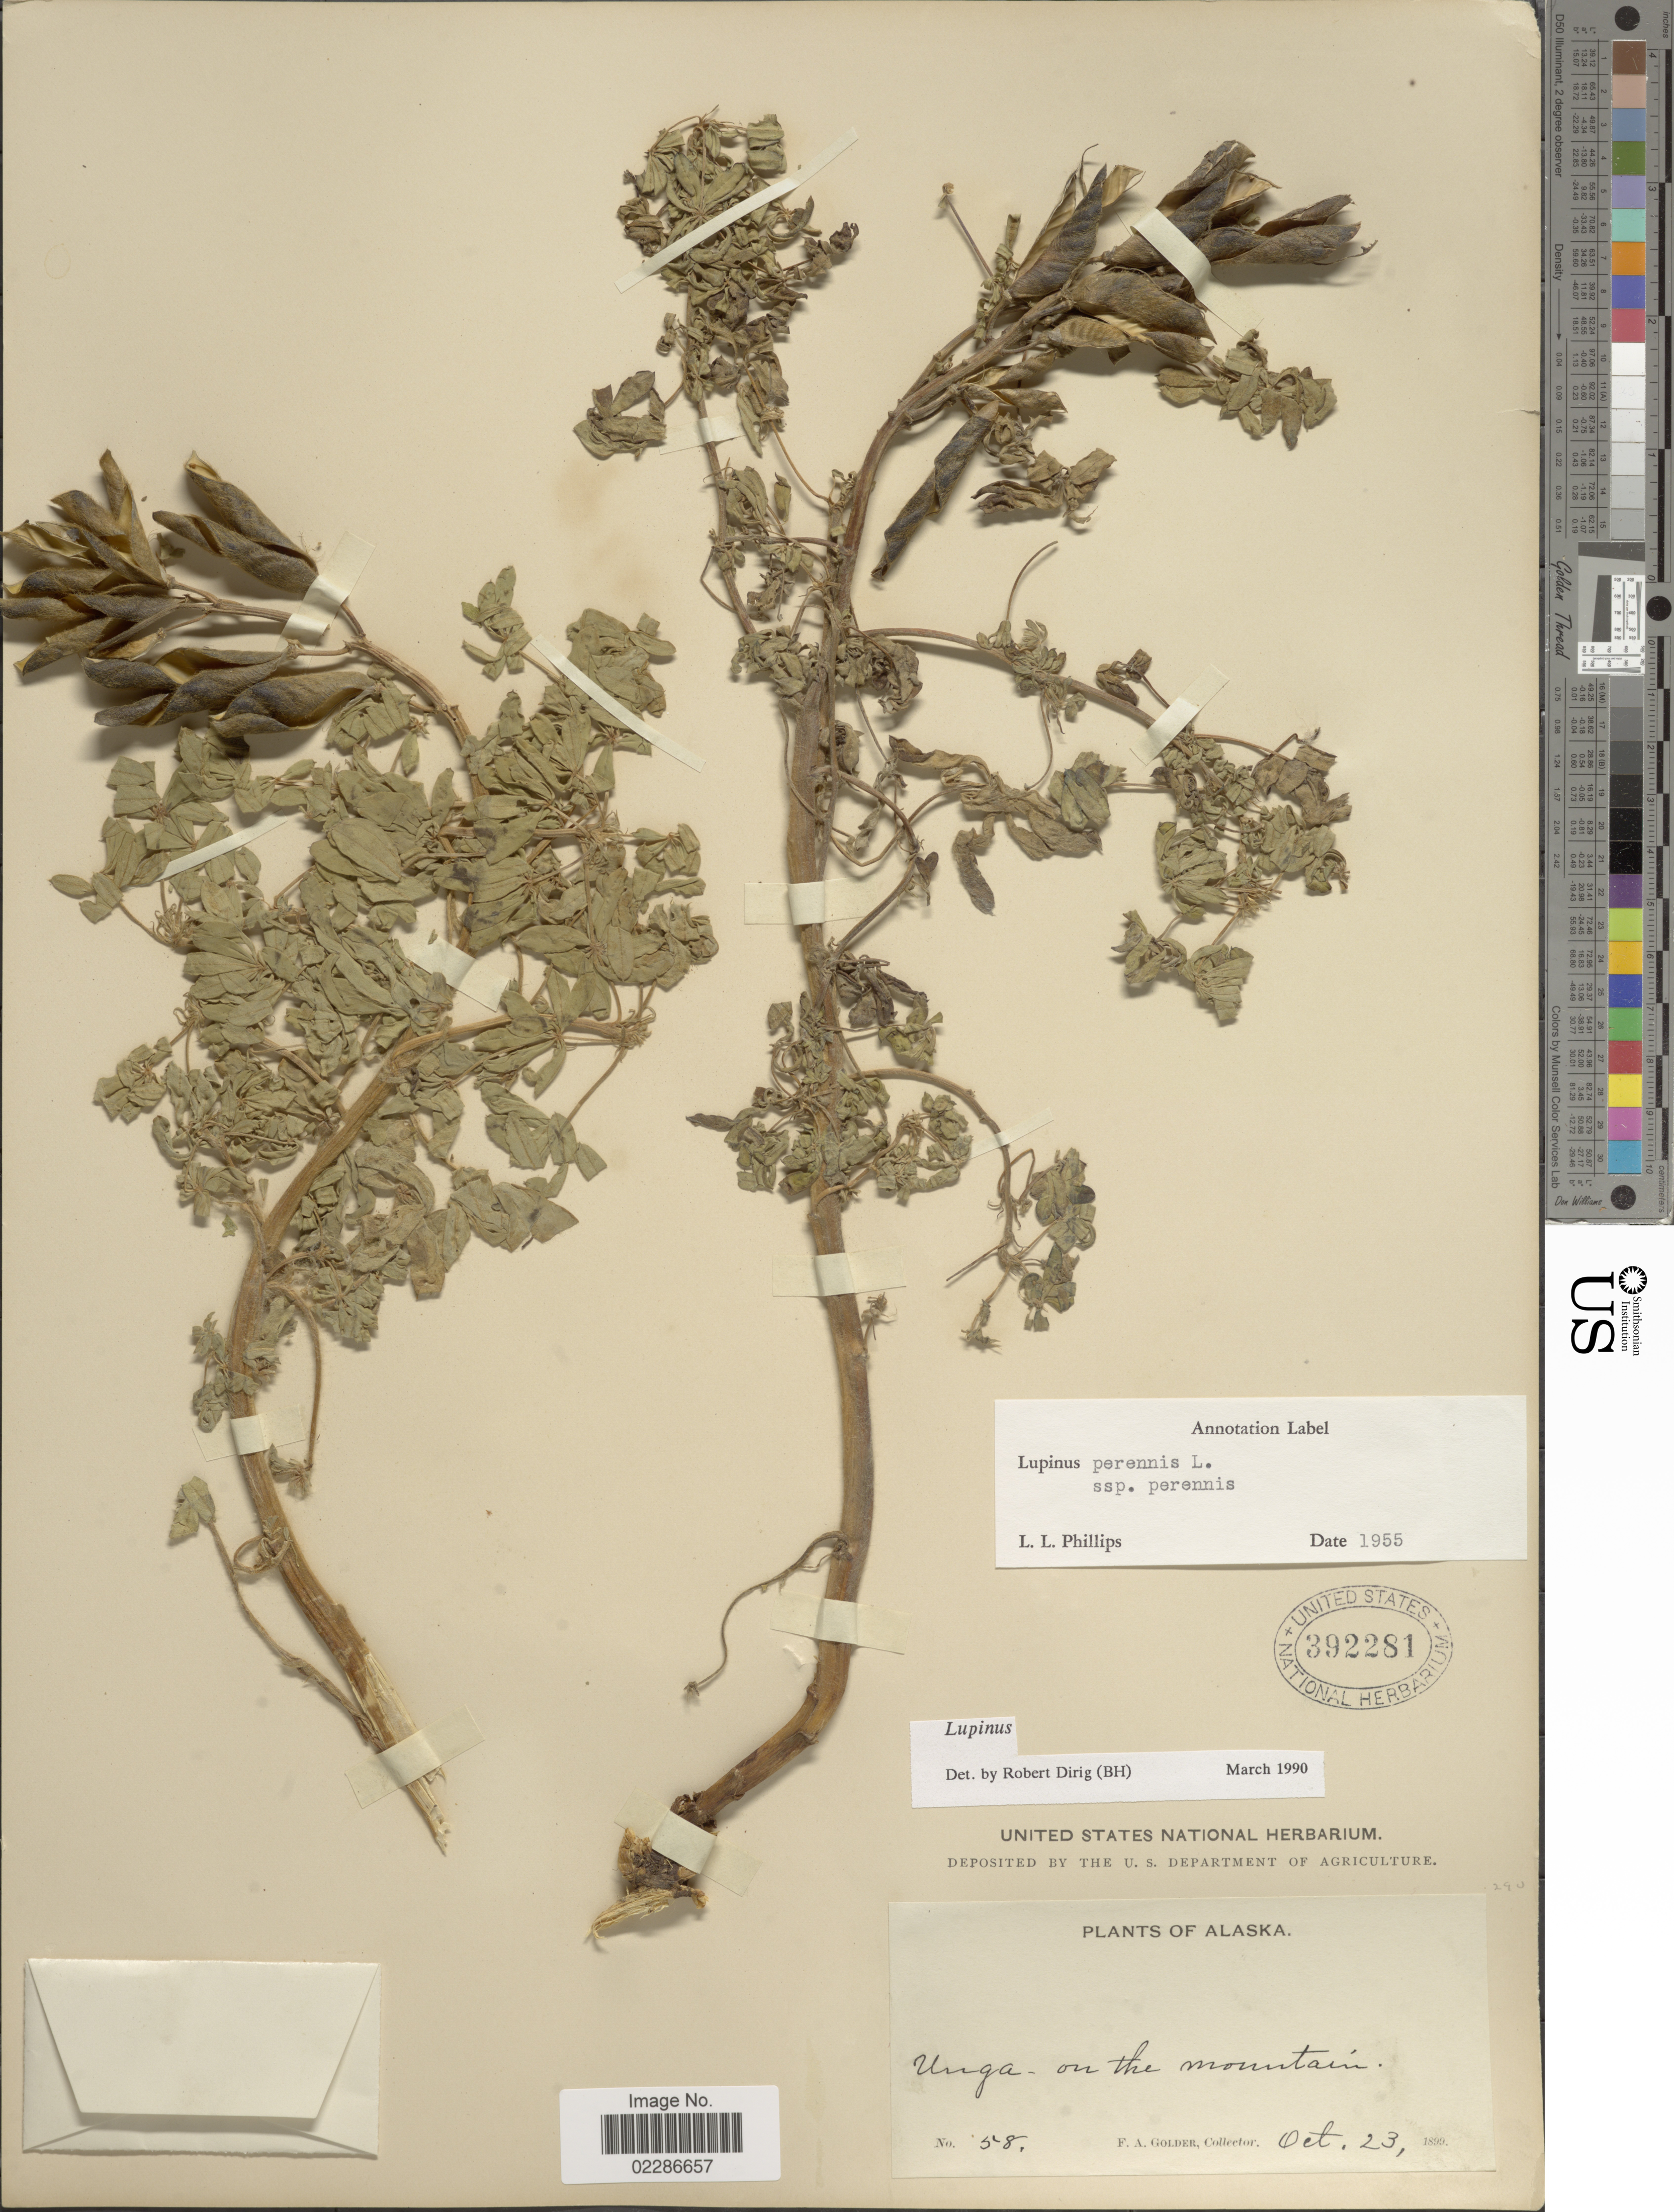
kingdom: Plantae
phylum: Tracheophyta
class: Magnoliopsida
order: Fabales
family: Fabaceae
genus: Lupinus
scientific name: Lupinus perennis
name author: L.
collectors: F. Golder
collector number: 58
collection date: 1899-10-23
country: United States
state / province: Alaska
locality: Unga - on the mountain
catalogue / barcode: US 392281